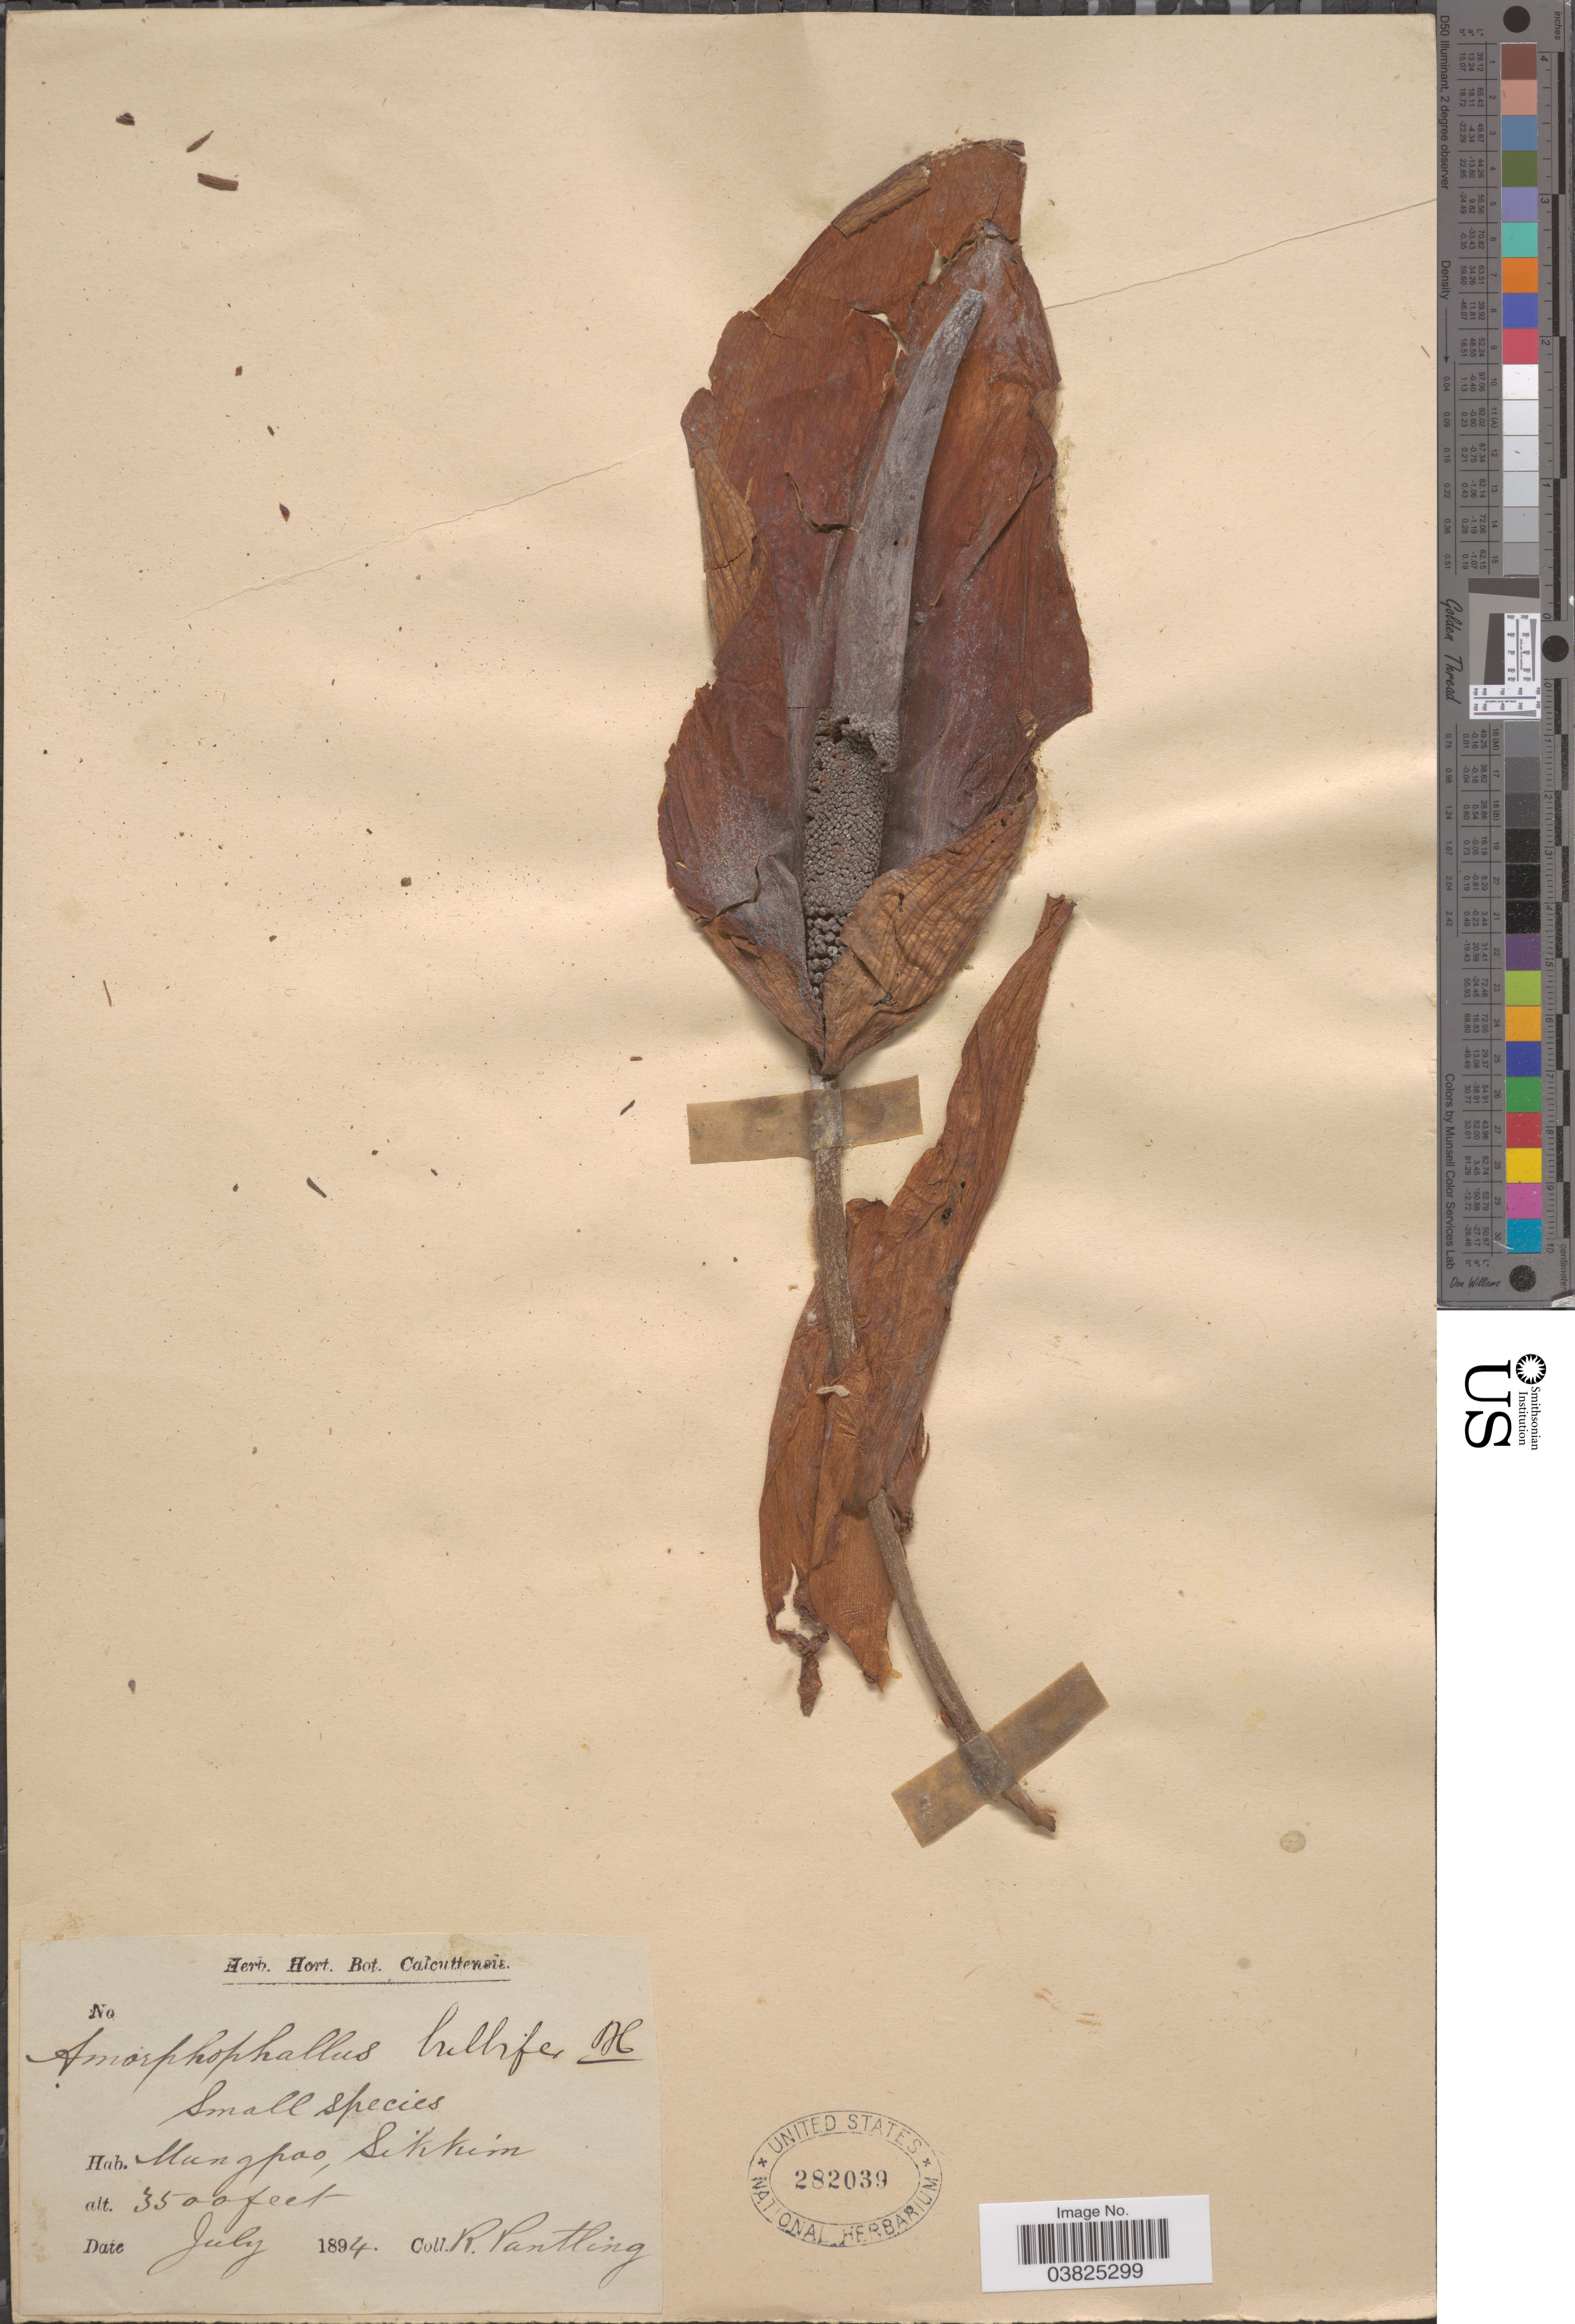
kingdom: Plantae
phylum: Tracheophyta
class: Liliopsida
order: Alismatales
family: Araceae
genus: Amorphophallus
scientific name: Amorphophallus bulbifer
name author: (Roxb.) Blume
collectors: R. Pantling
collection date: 1894-07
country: India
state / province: Sikkim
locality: Mungpoo.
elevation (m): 1067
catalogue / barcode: US 282039